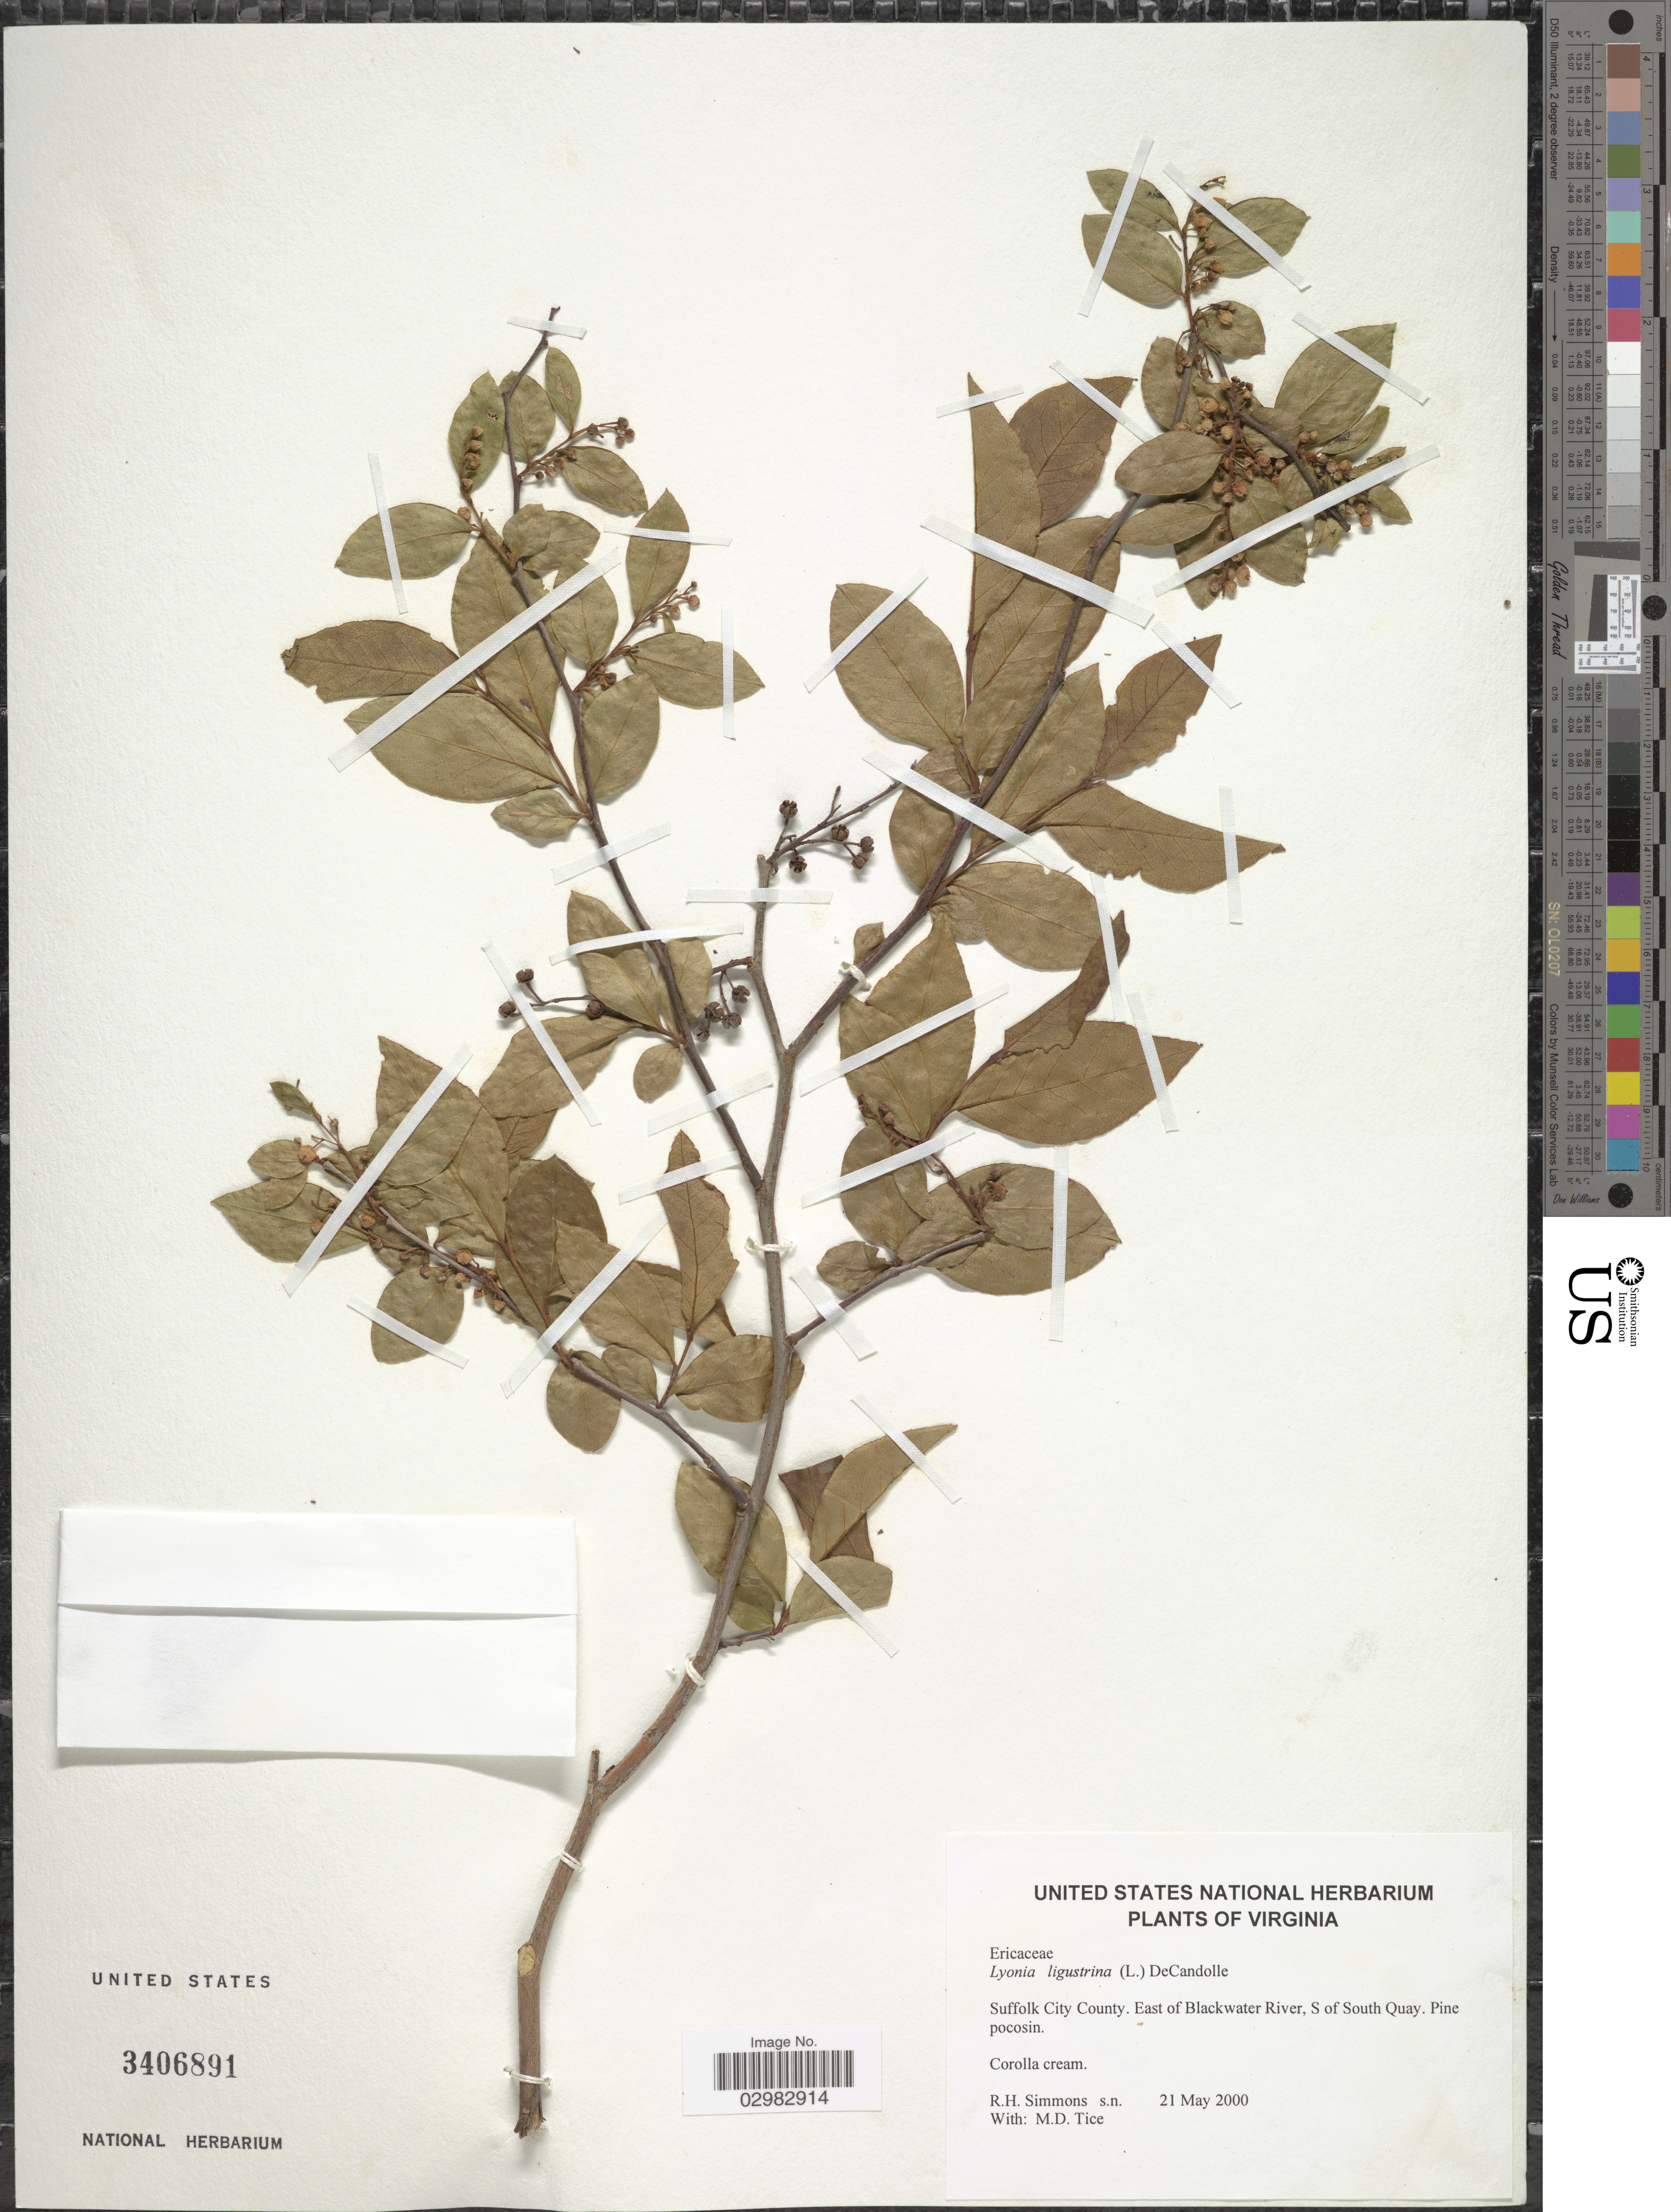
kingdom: Plantae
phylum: Tracheophyta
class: Magnoliopsida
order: Ericales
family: Ericaceae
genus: Lyonia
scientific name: Lyonia ligustrina var. ligustrina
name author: (L.) DC.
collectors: R. H. Simmons & M. Tice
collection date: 2000-05-21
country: United States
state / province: Virginia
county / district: City of Suffolk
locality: Suffolk City County. East of Blackwater River, S of South Quay.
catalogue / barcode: US 3406891